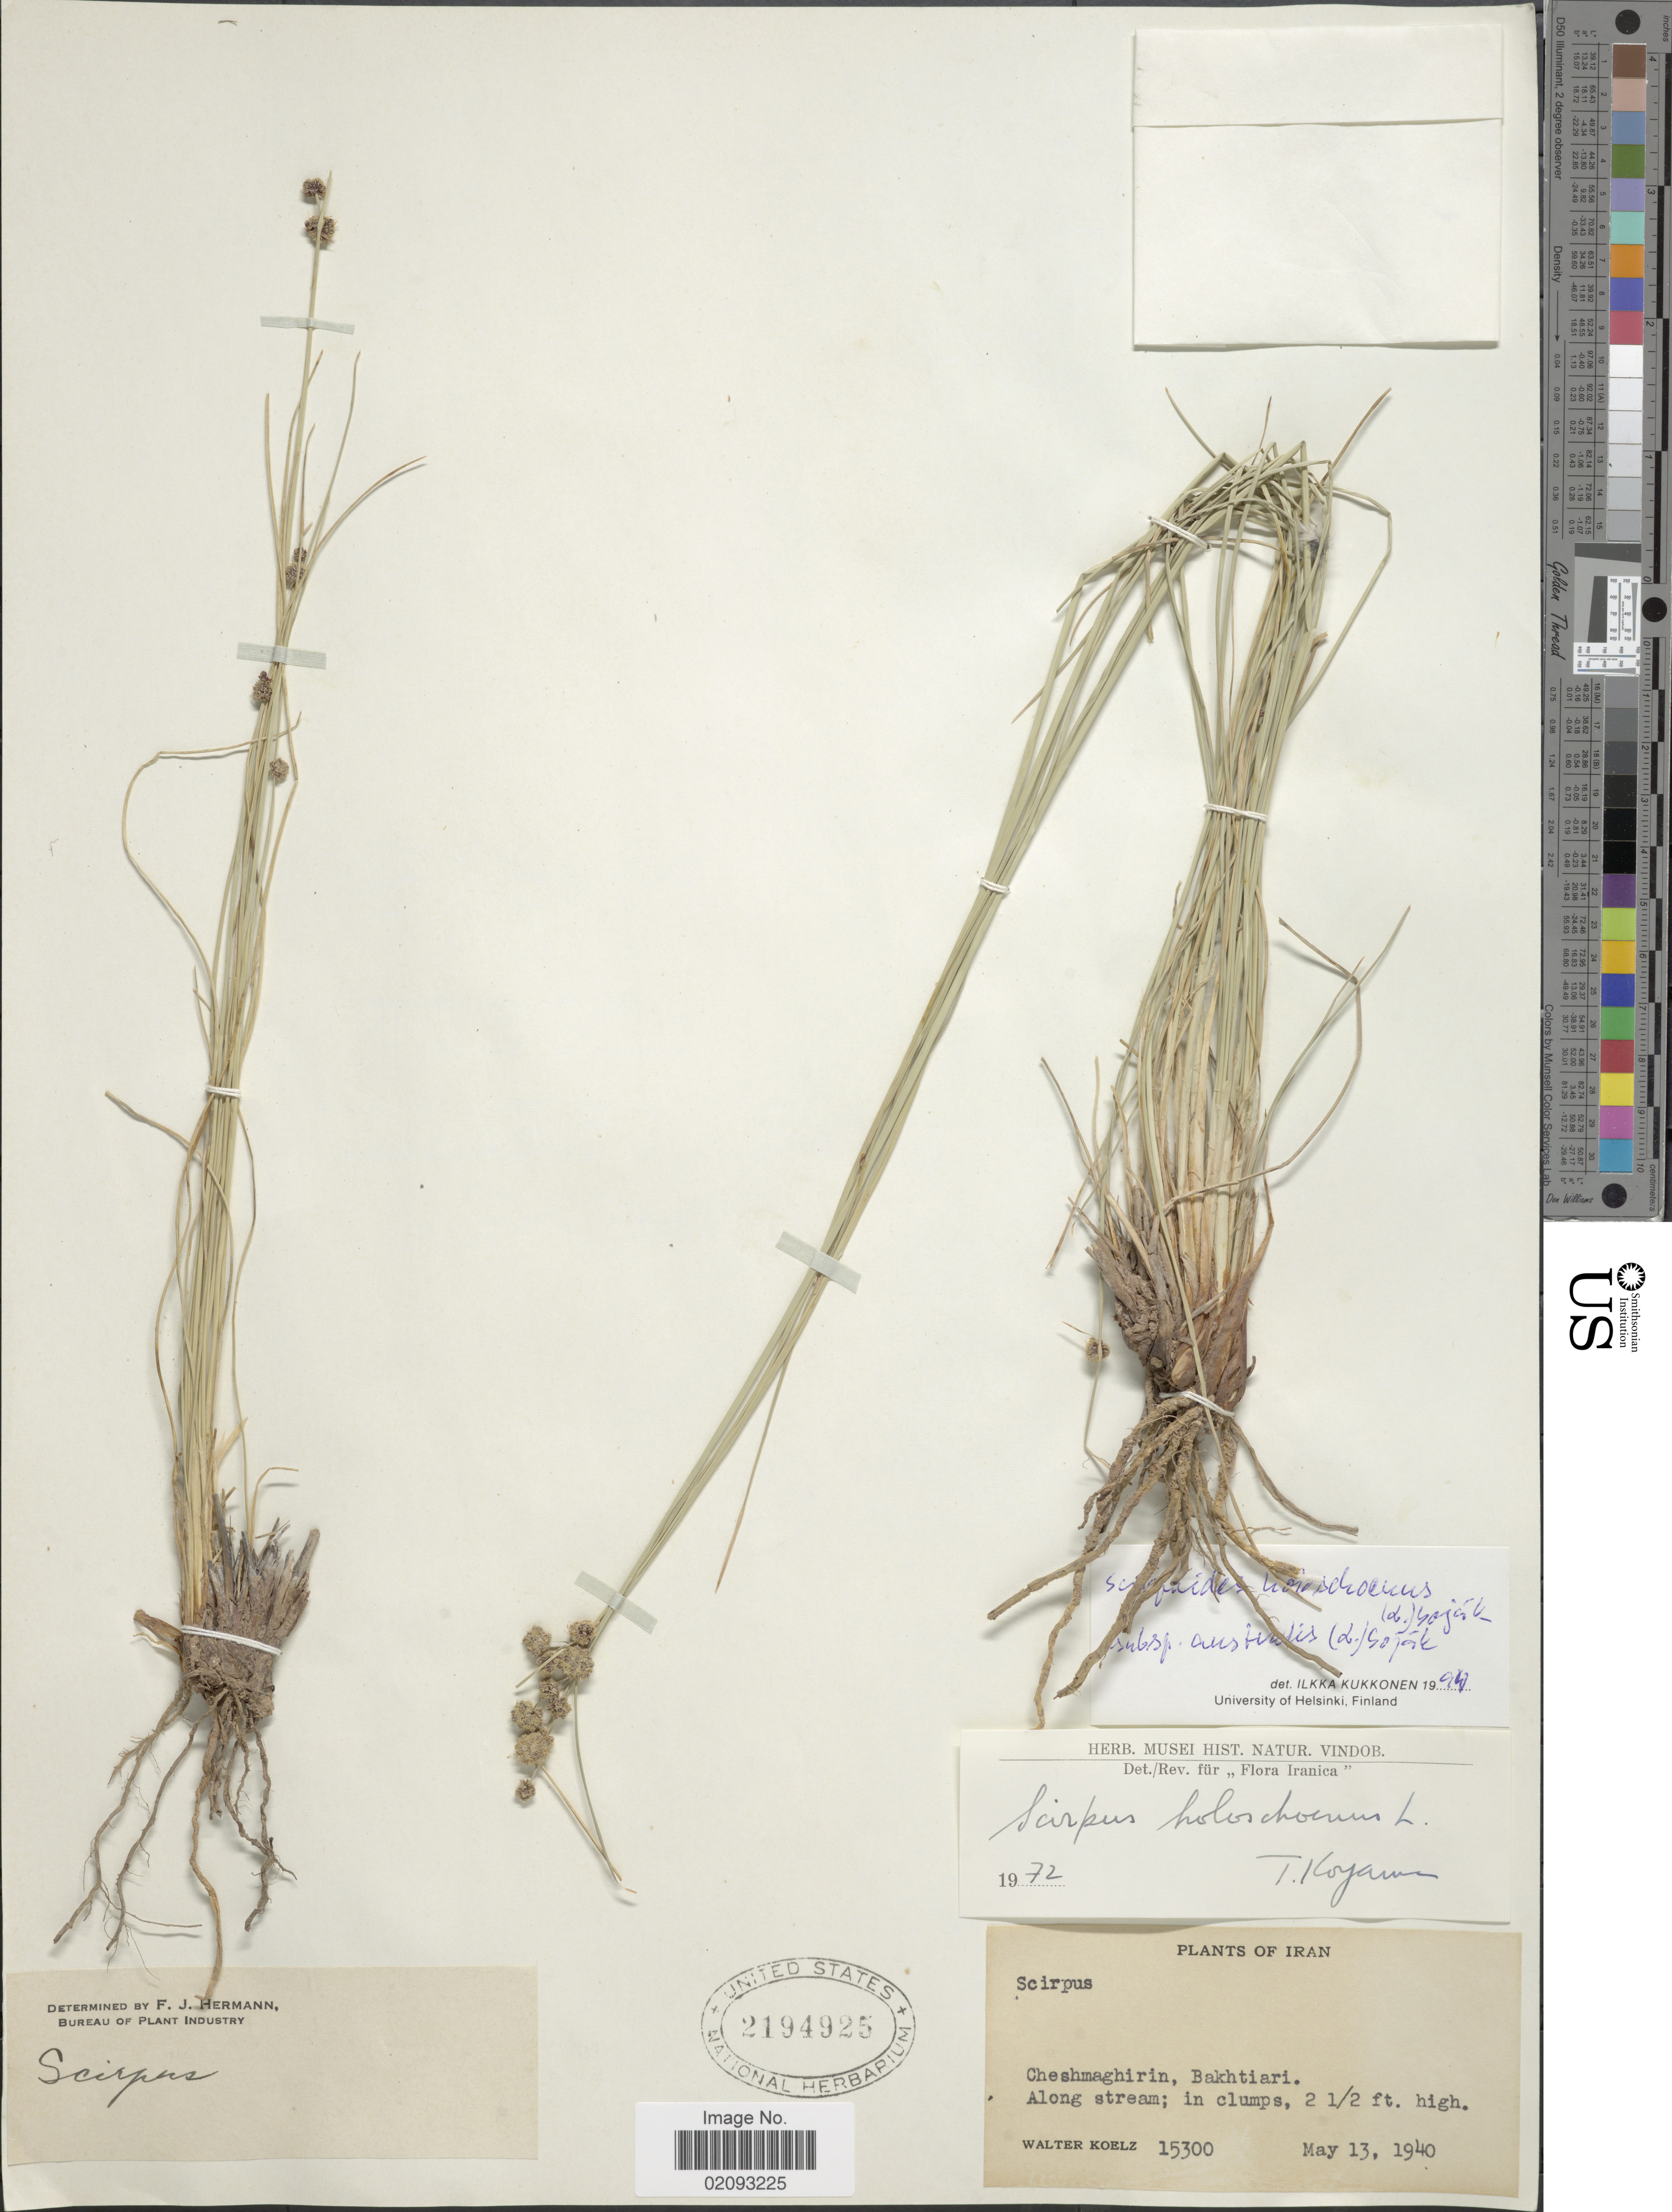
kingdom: Plantae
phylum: Tracheophyta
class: Liliopsida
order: Poales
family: Cyperaceae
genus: Scirpoides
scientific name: Scirpoides holoschoenus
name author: (L.) Soják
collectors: W. N. Koelz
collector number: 15300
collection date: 1940-05-13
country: Iran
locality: Chesmaghirin, Bakhtiari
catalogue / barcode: US 2194925